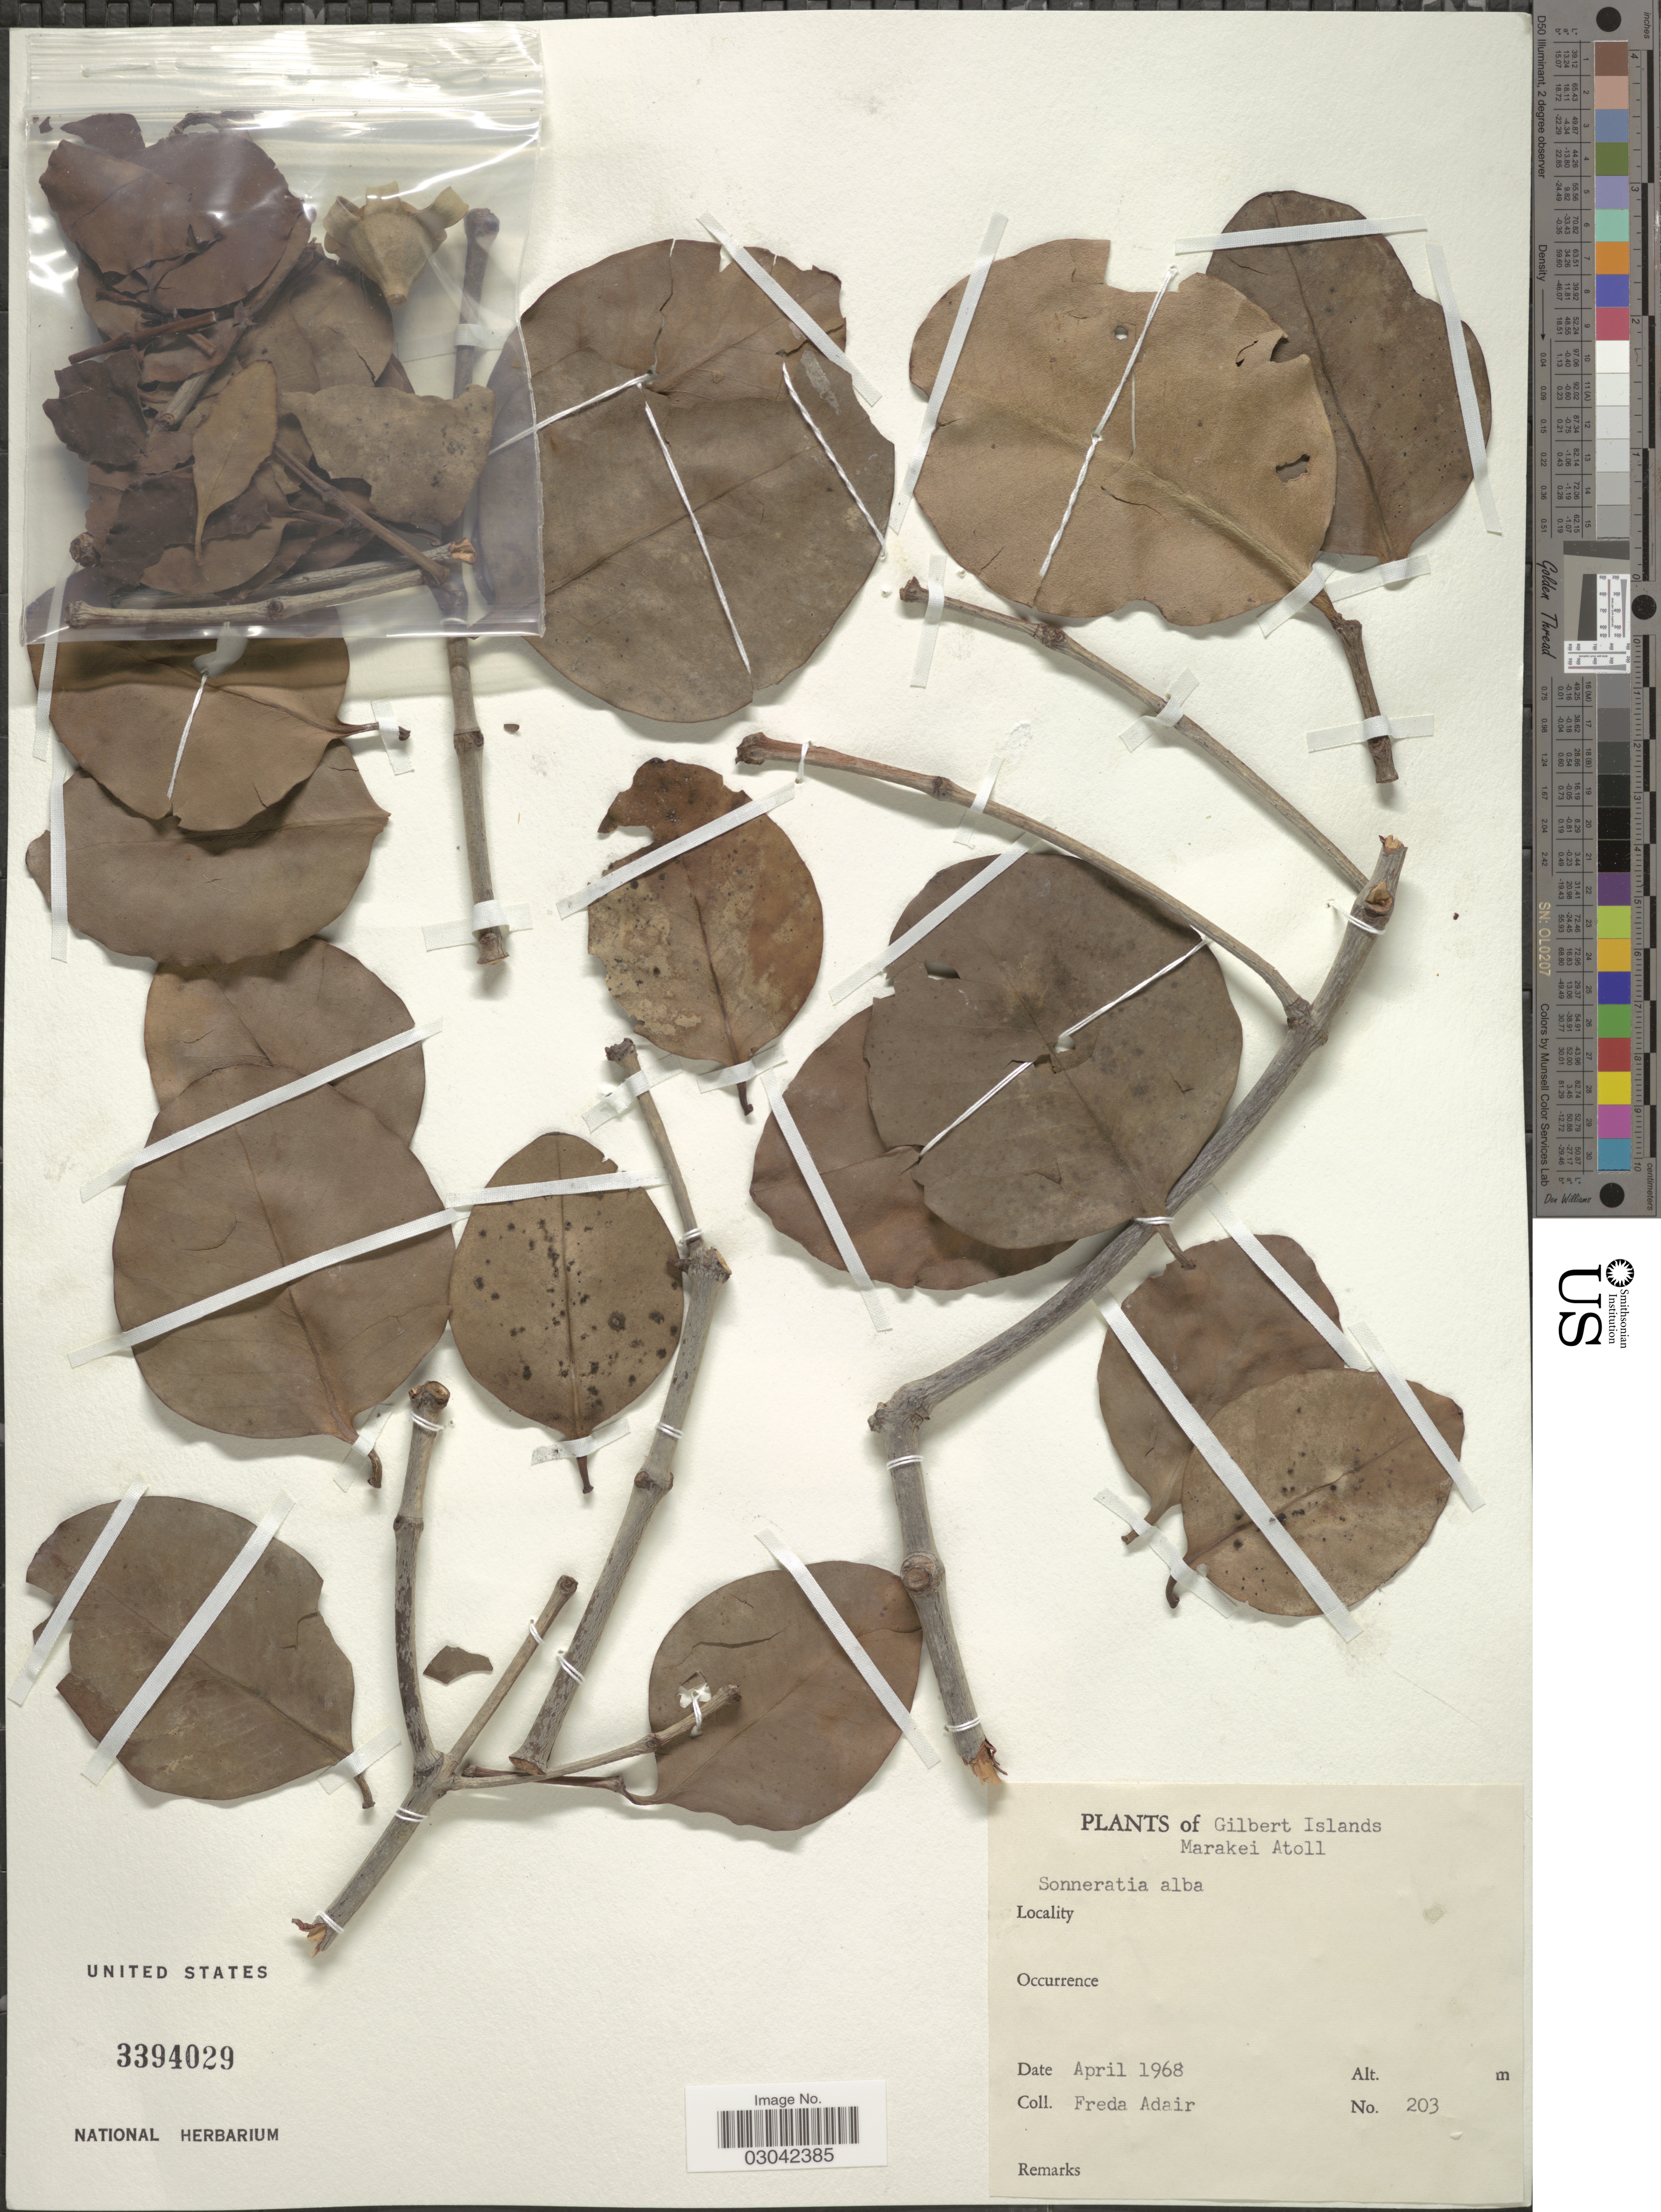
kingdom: Plantae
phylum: Tracheophyta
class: Magnoliopsida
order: Myrtales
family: Lythraceae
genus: Sonneratia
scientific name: Sonneratia alba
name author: Sm.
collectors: F. Adair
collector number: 203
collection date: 1968-04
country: Kiribati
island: Marakei Atoll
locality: Gilbert Islands. Marakei Atoll.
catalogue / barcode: US 3394029